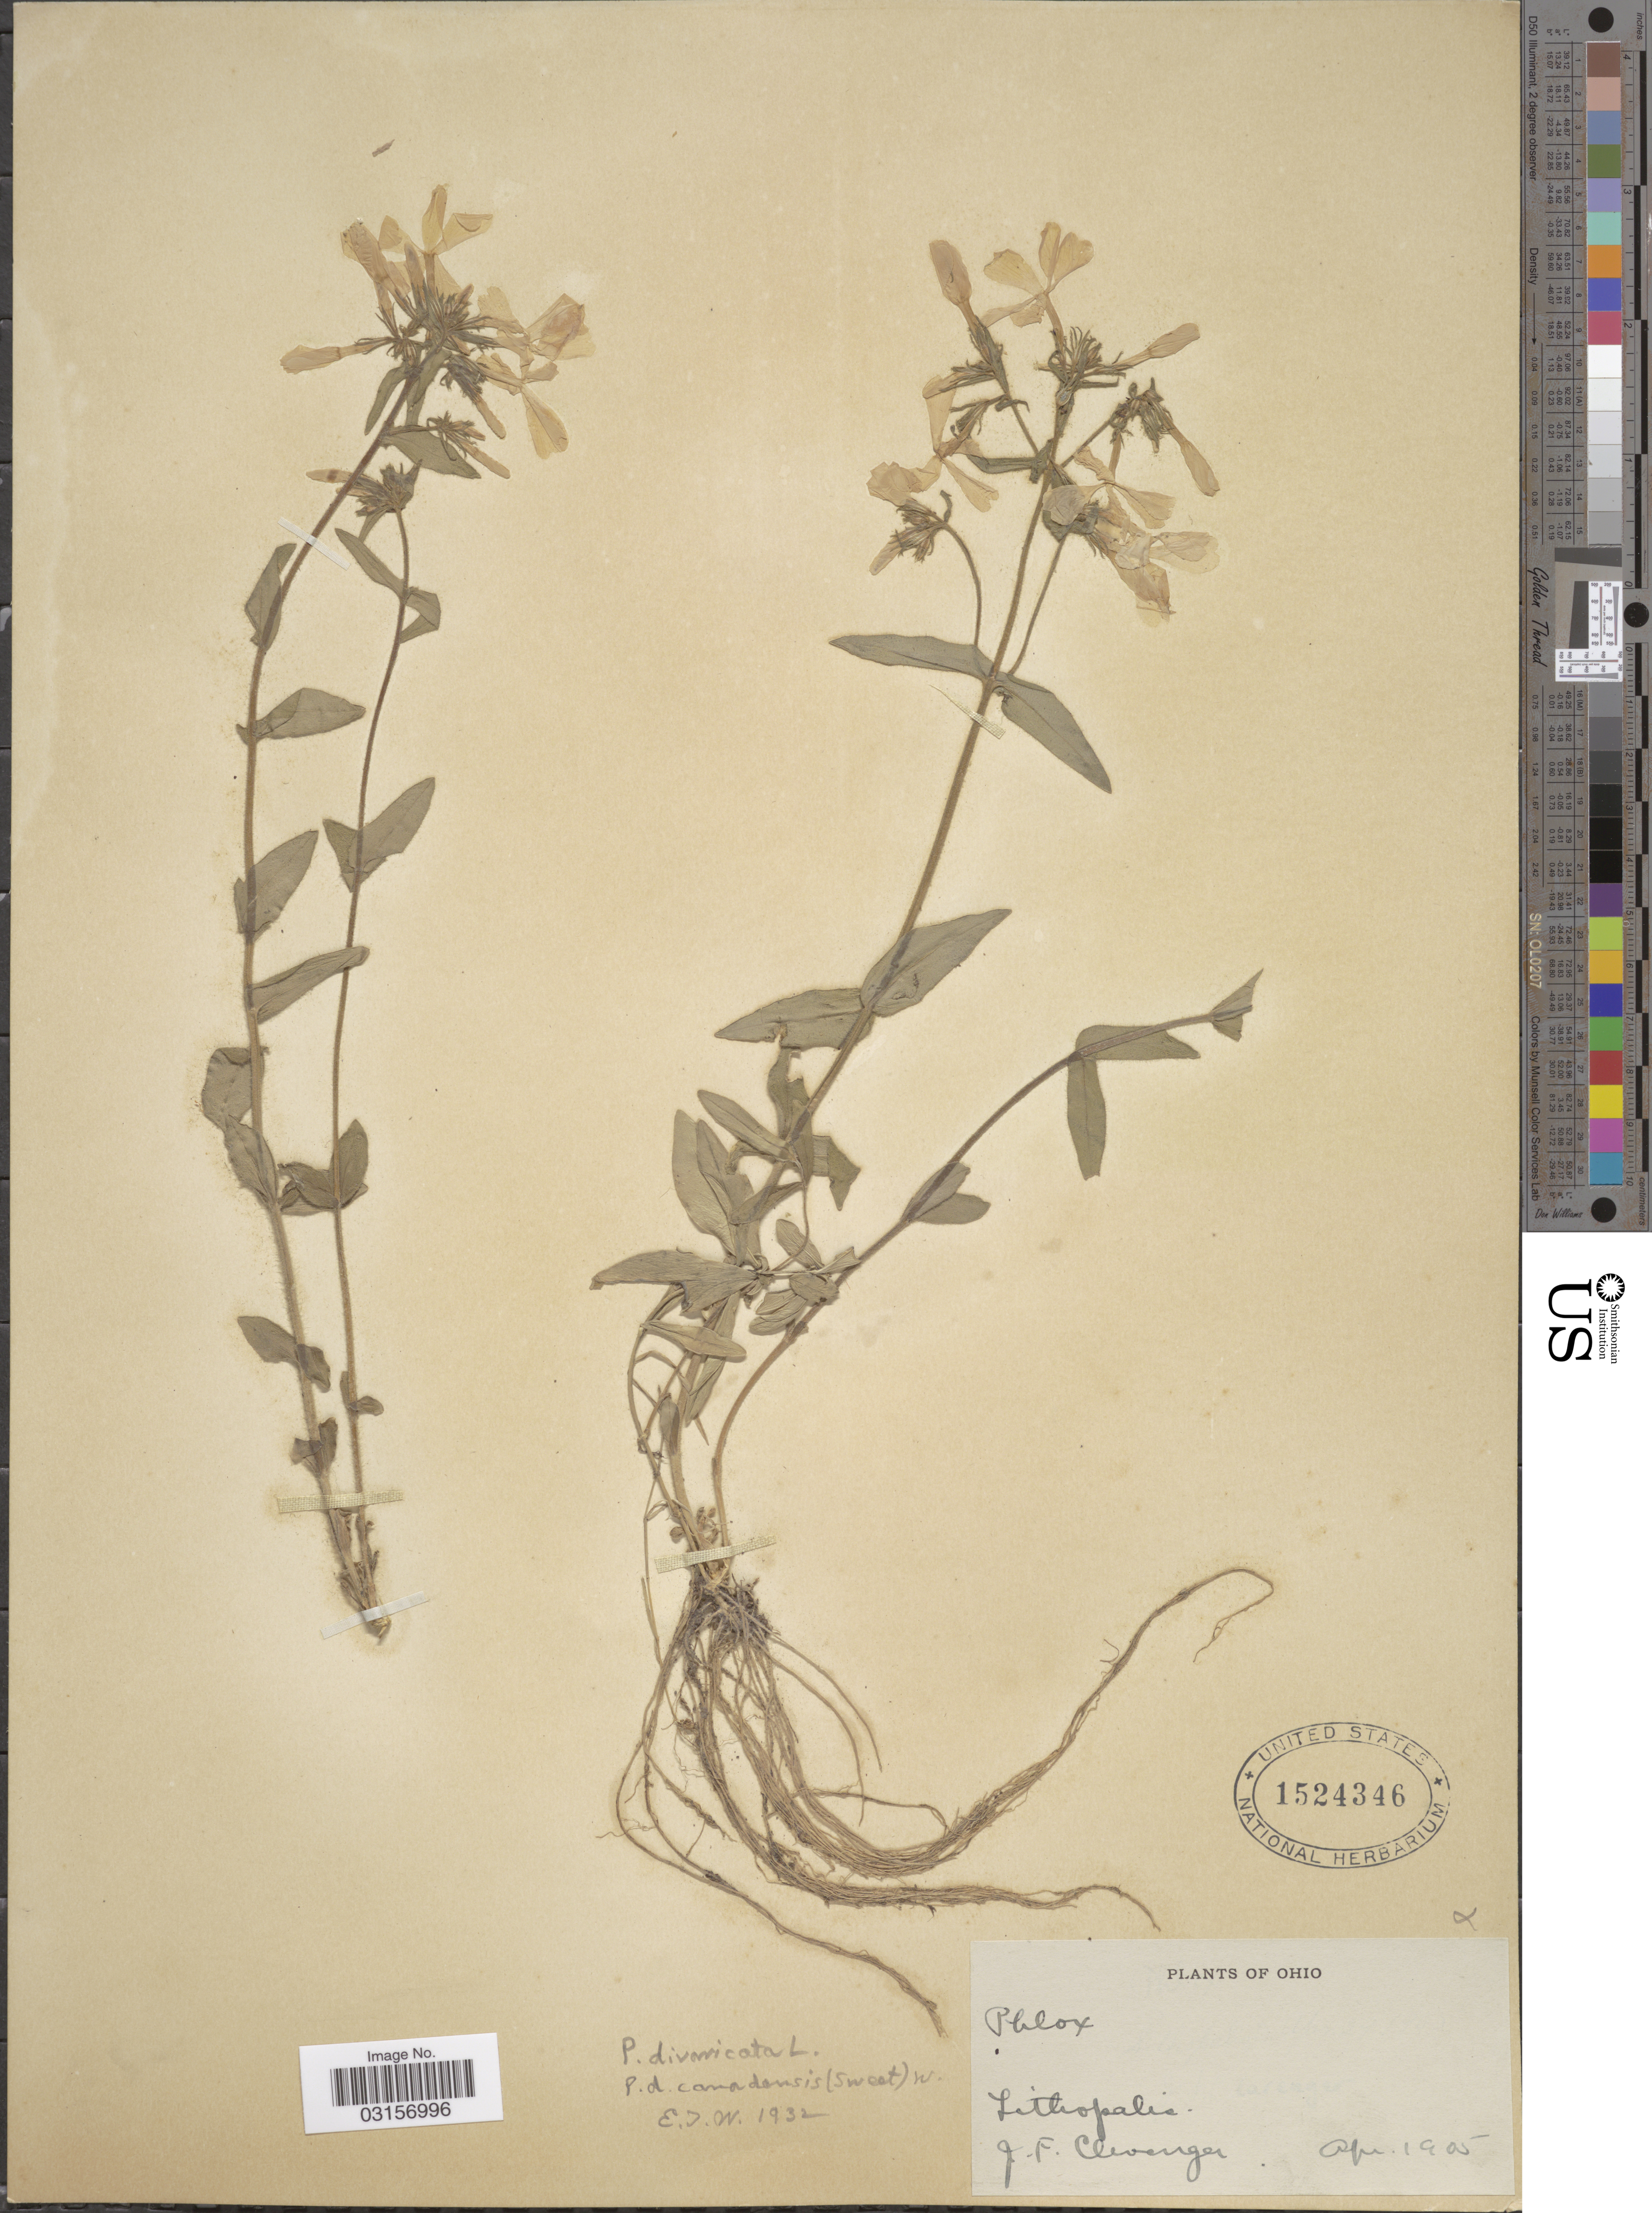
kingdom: Plantae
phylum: Tracheophyta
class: Magnoliopsida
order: Ericales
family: Polemoniaceae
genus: Phlox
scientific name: Phlox divaricata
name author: L.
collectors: J. F. Clevenger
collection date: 1905-04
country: United States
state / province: Ohio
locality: Lithopolis.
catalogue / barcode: US 1524346